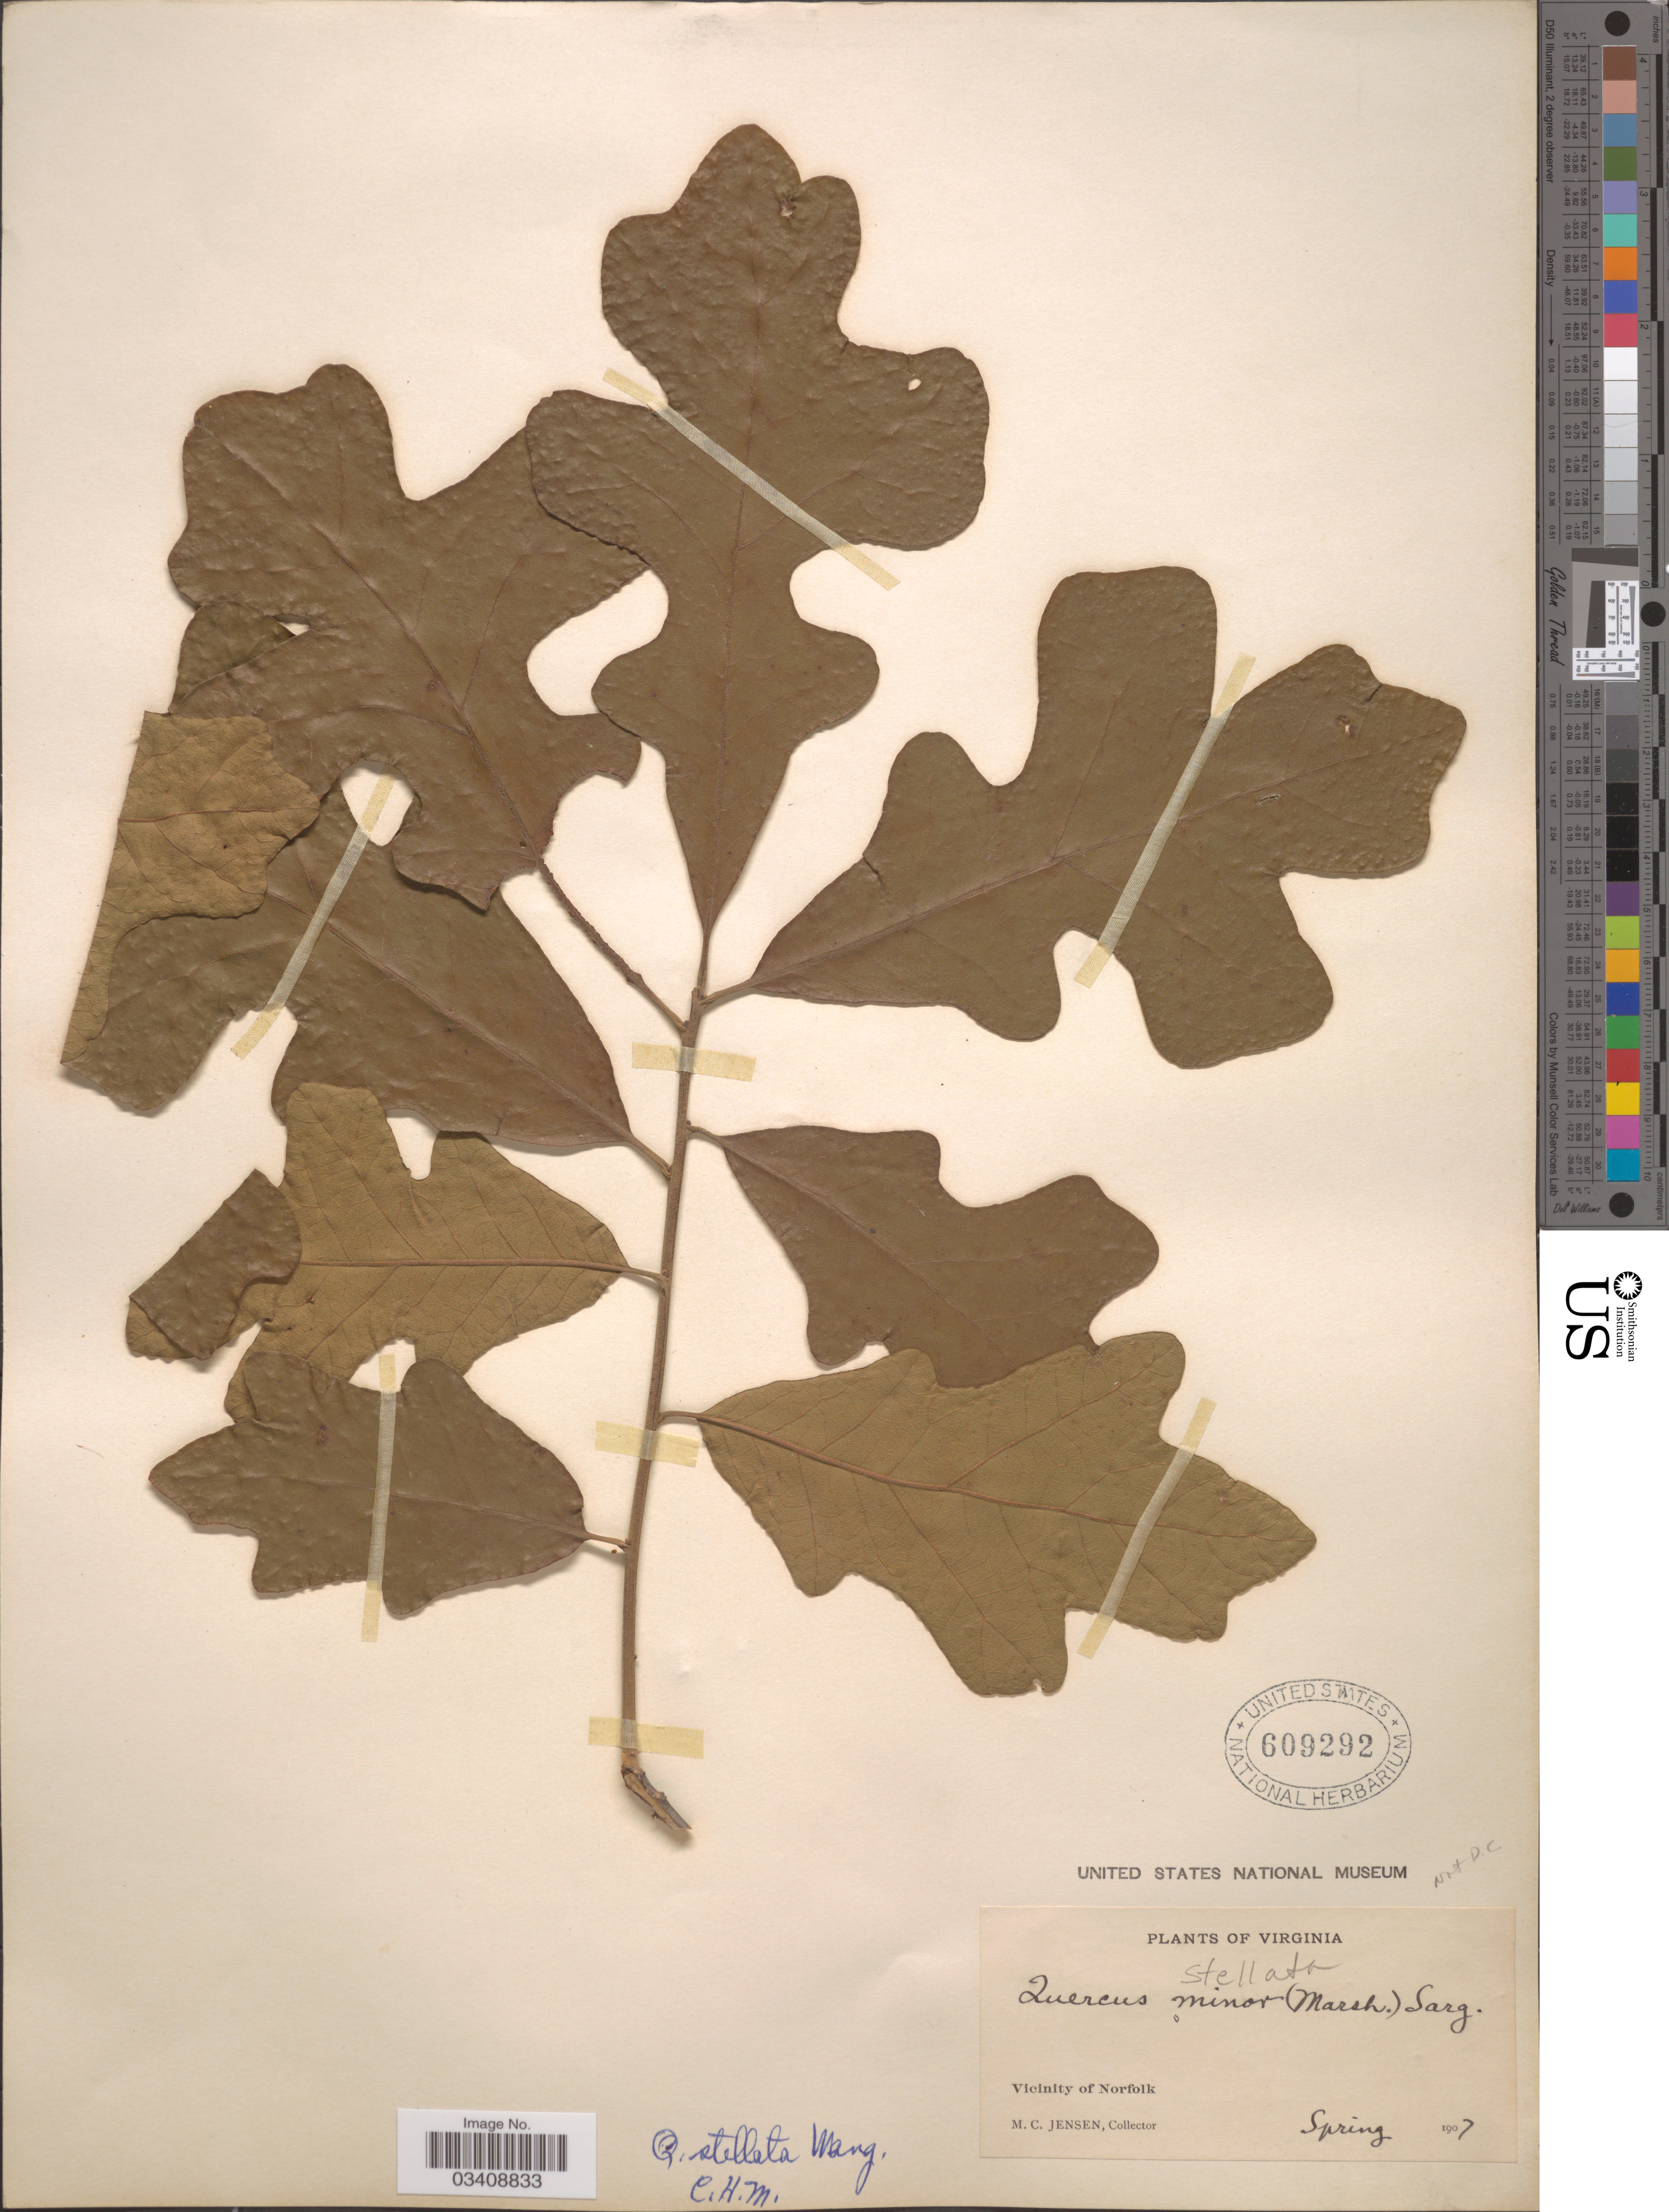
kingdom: Plantae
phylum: Tracheophyta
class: Magnoliopsida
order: Fagales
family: Fagaceae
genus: Quercus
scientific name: Quercus stellata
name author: Wangenh.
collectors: M. C. Jensen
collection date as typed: Spring 1907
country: United States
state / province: Virginia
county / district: City of Norfolk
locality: Vicinity of Norfolk.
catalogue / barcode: US 609292